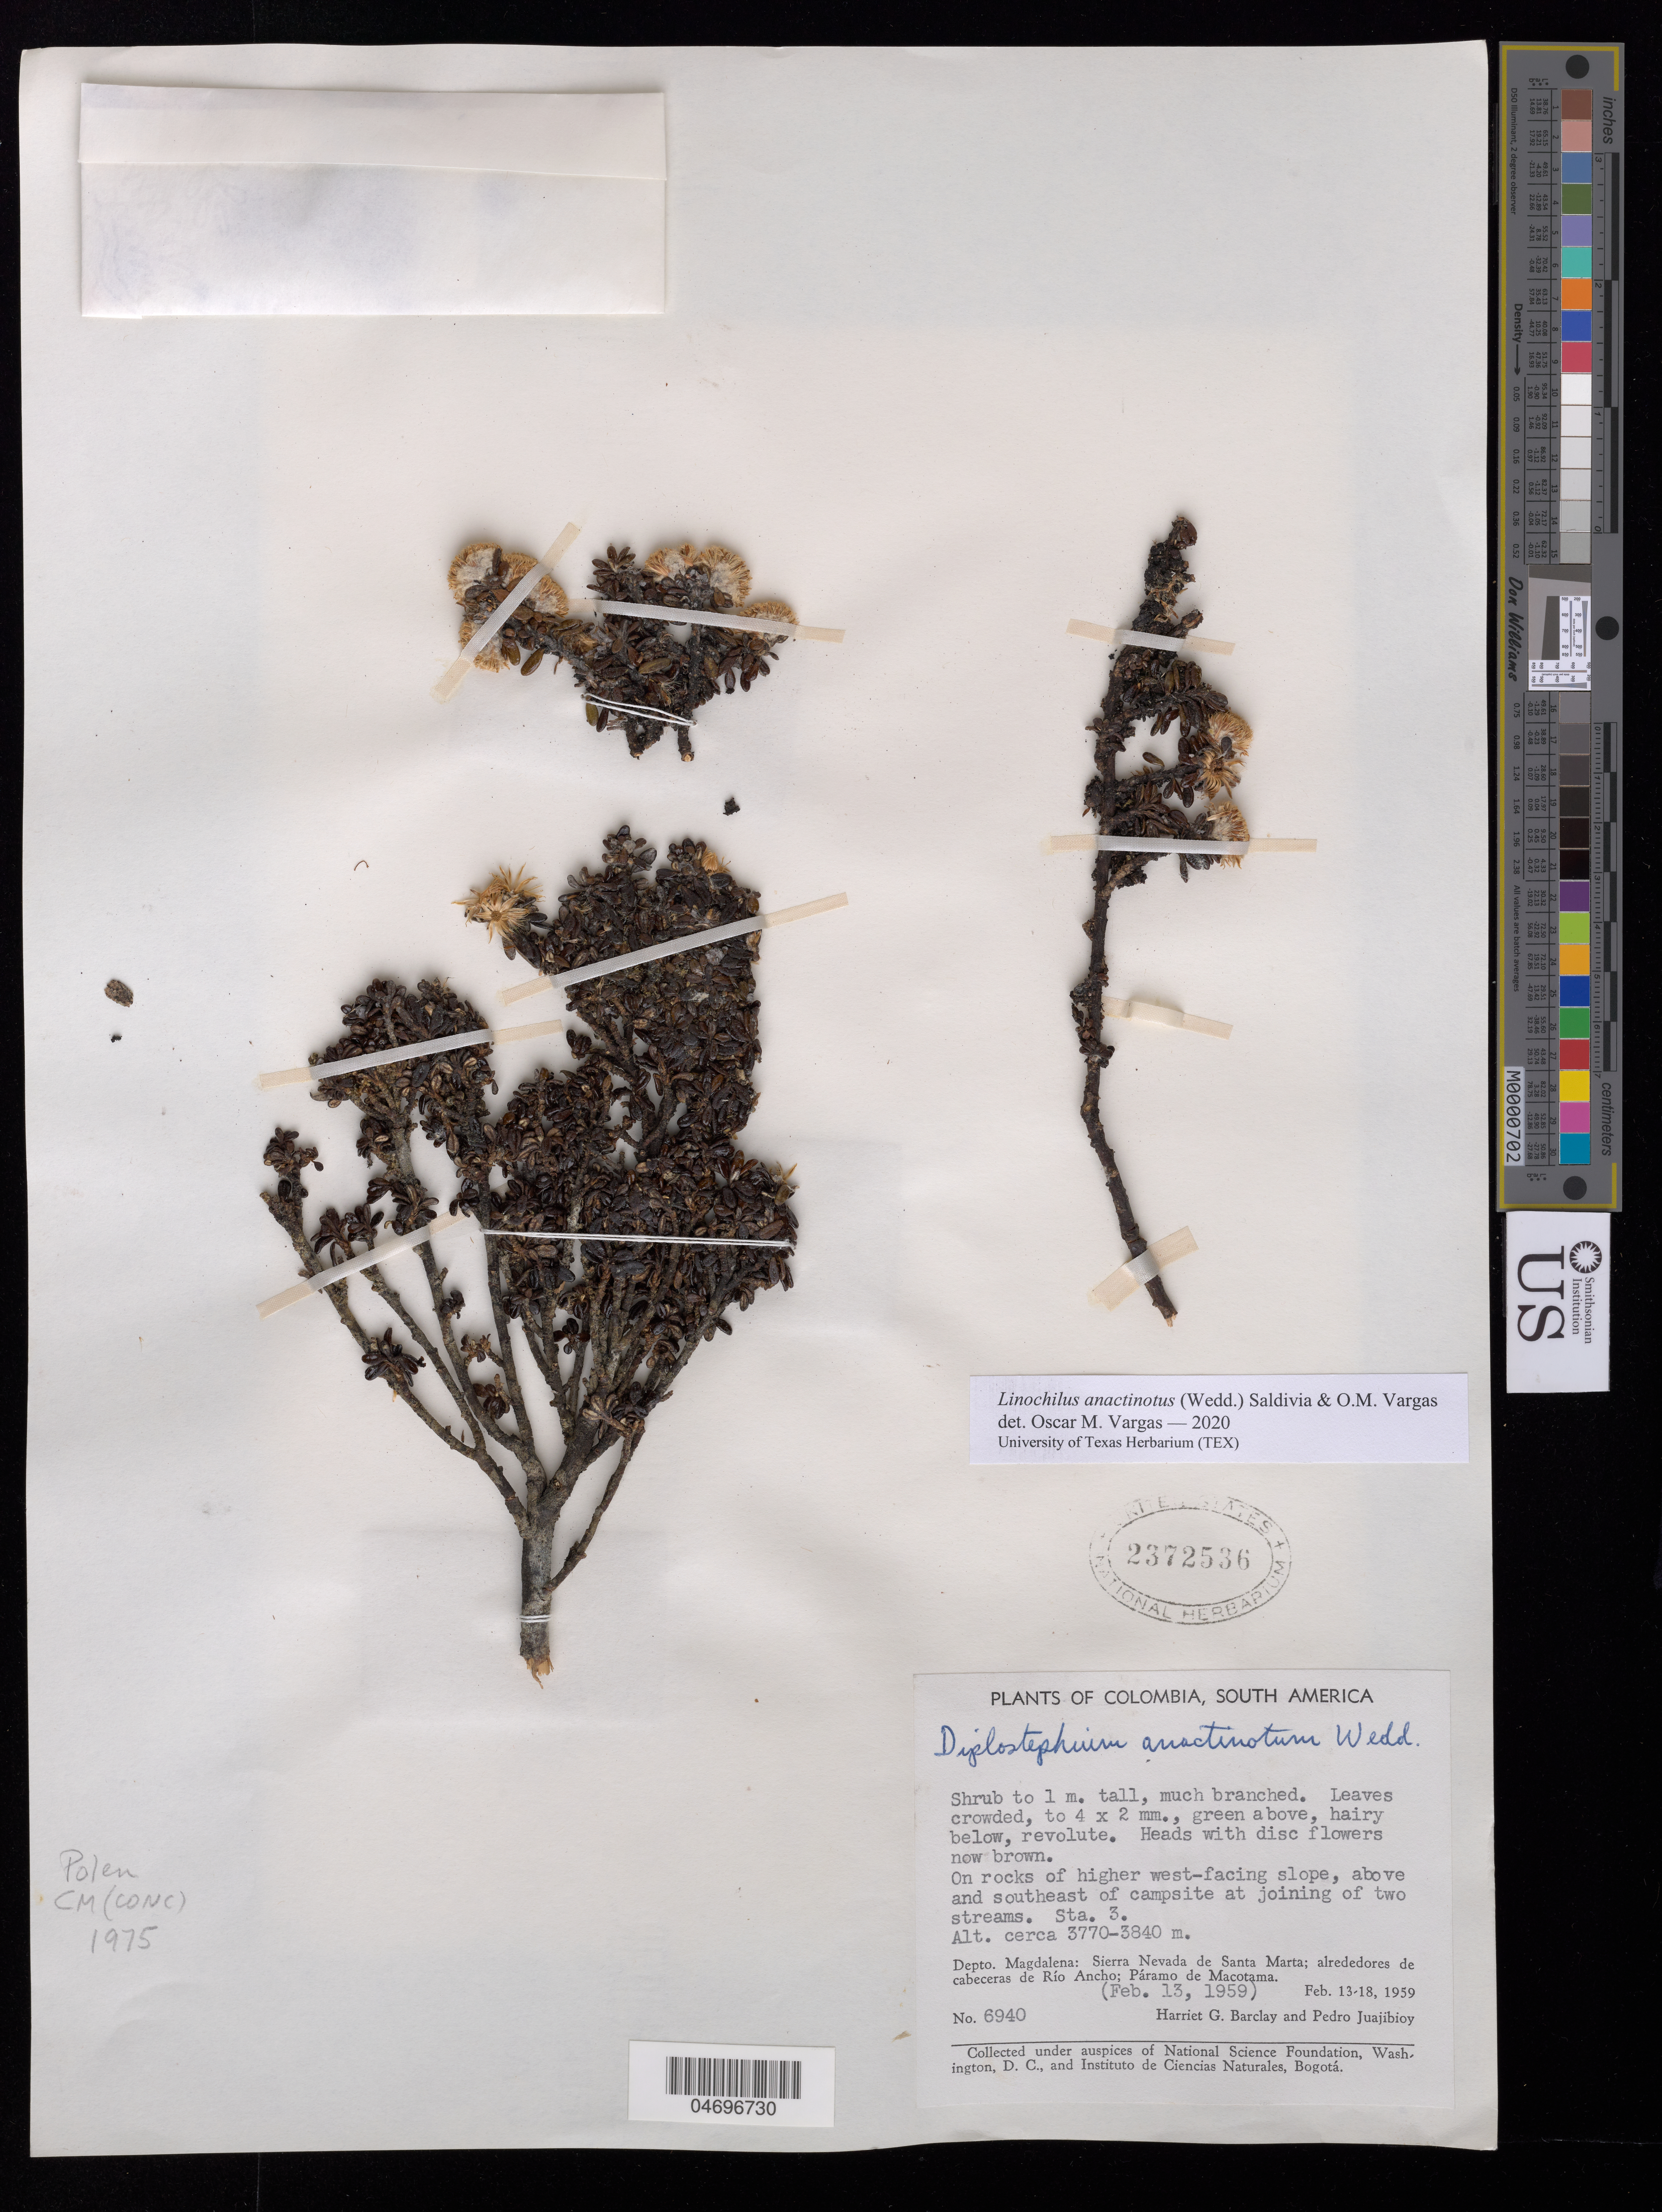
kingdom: Plantae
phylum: Tracheophyta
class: Magnoliopsida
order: Asterales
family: Asteraceae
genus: Linochilus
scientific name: Linochilus anactinotus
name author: (Wedd.) Saldivia & O.M. Vargas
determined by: Vargas, Oscar M.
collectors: H. G. Barclay & P. Juajibioy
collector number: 6940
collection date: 1959-02-13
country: Colombia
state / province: Magdalena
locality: Sierra Nevada de Santa Marta; alrededores de cabeceras de Río Ancho; Páramo de Macotama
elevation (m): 3770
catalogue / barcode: US 2372536